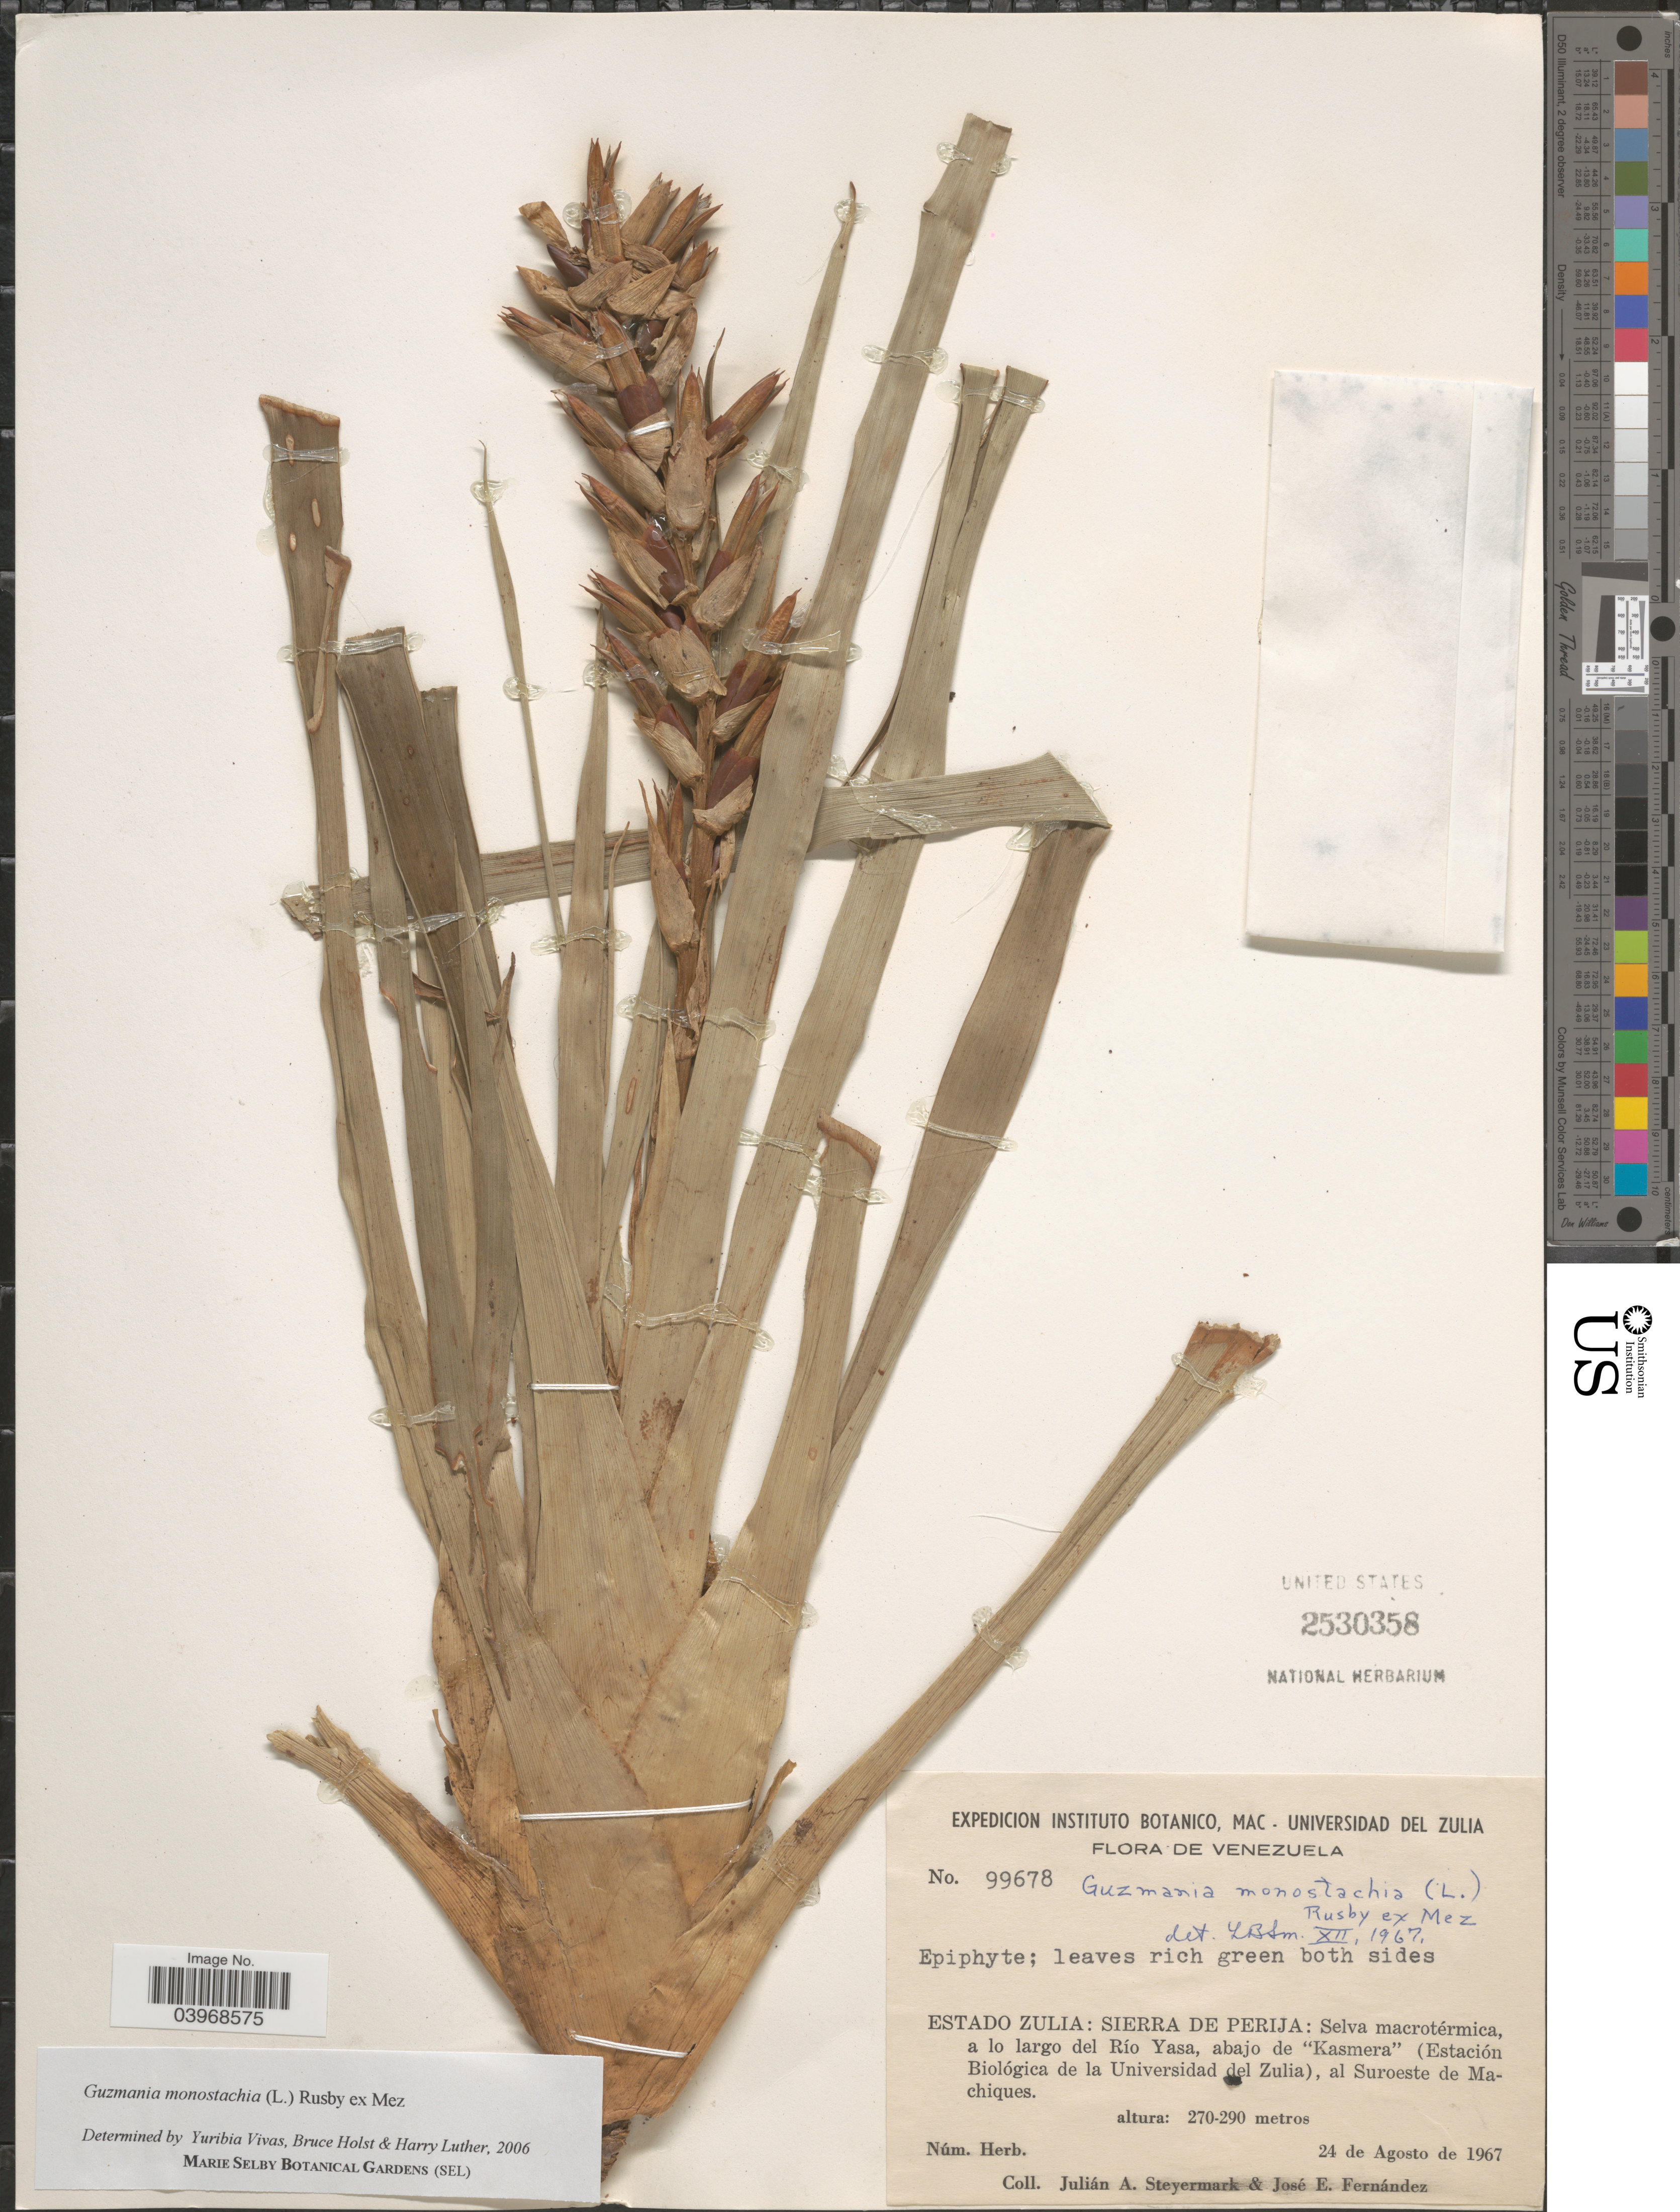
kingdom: Plantae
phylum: Tracheophyta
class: Liliopsida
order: Poales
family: Bromeliaceae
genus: Guzmania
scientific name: Guzmania monostachia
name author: (L.) Rusby ex Mez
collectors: J. Steyermark & J. Fernández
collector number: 99678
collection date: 1967-08-24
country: Venezuela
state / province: Zulia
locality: Sierra de Perija: Selva Macrotérmica, a lo largo del Río Yasa, abajo de "Kasmera" (Estación Biológica de la Universidad del Zulia), al Suroeste de Machiques.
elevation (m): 270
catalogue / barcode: US 2530358